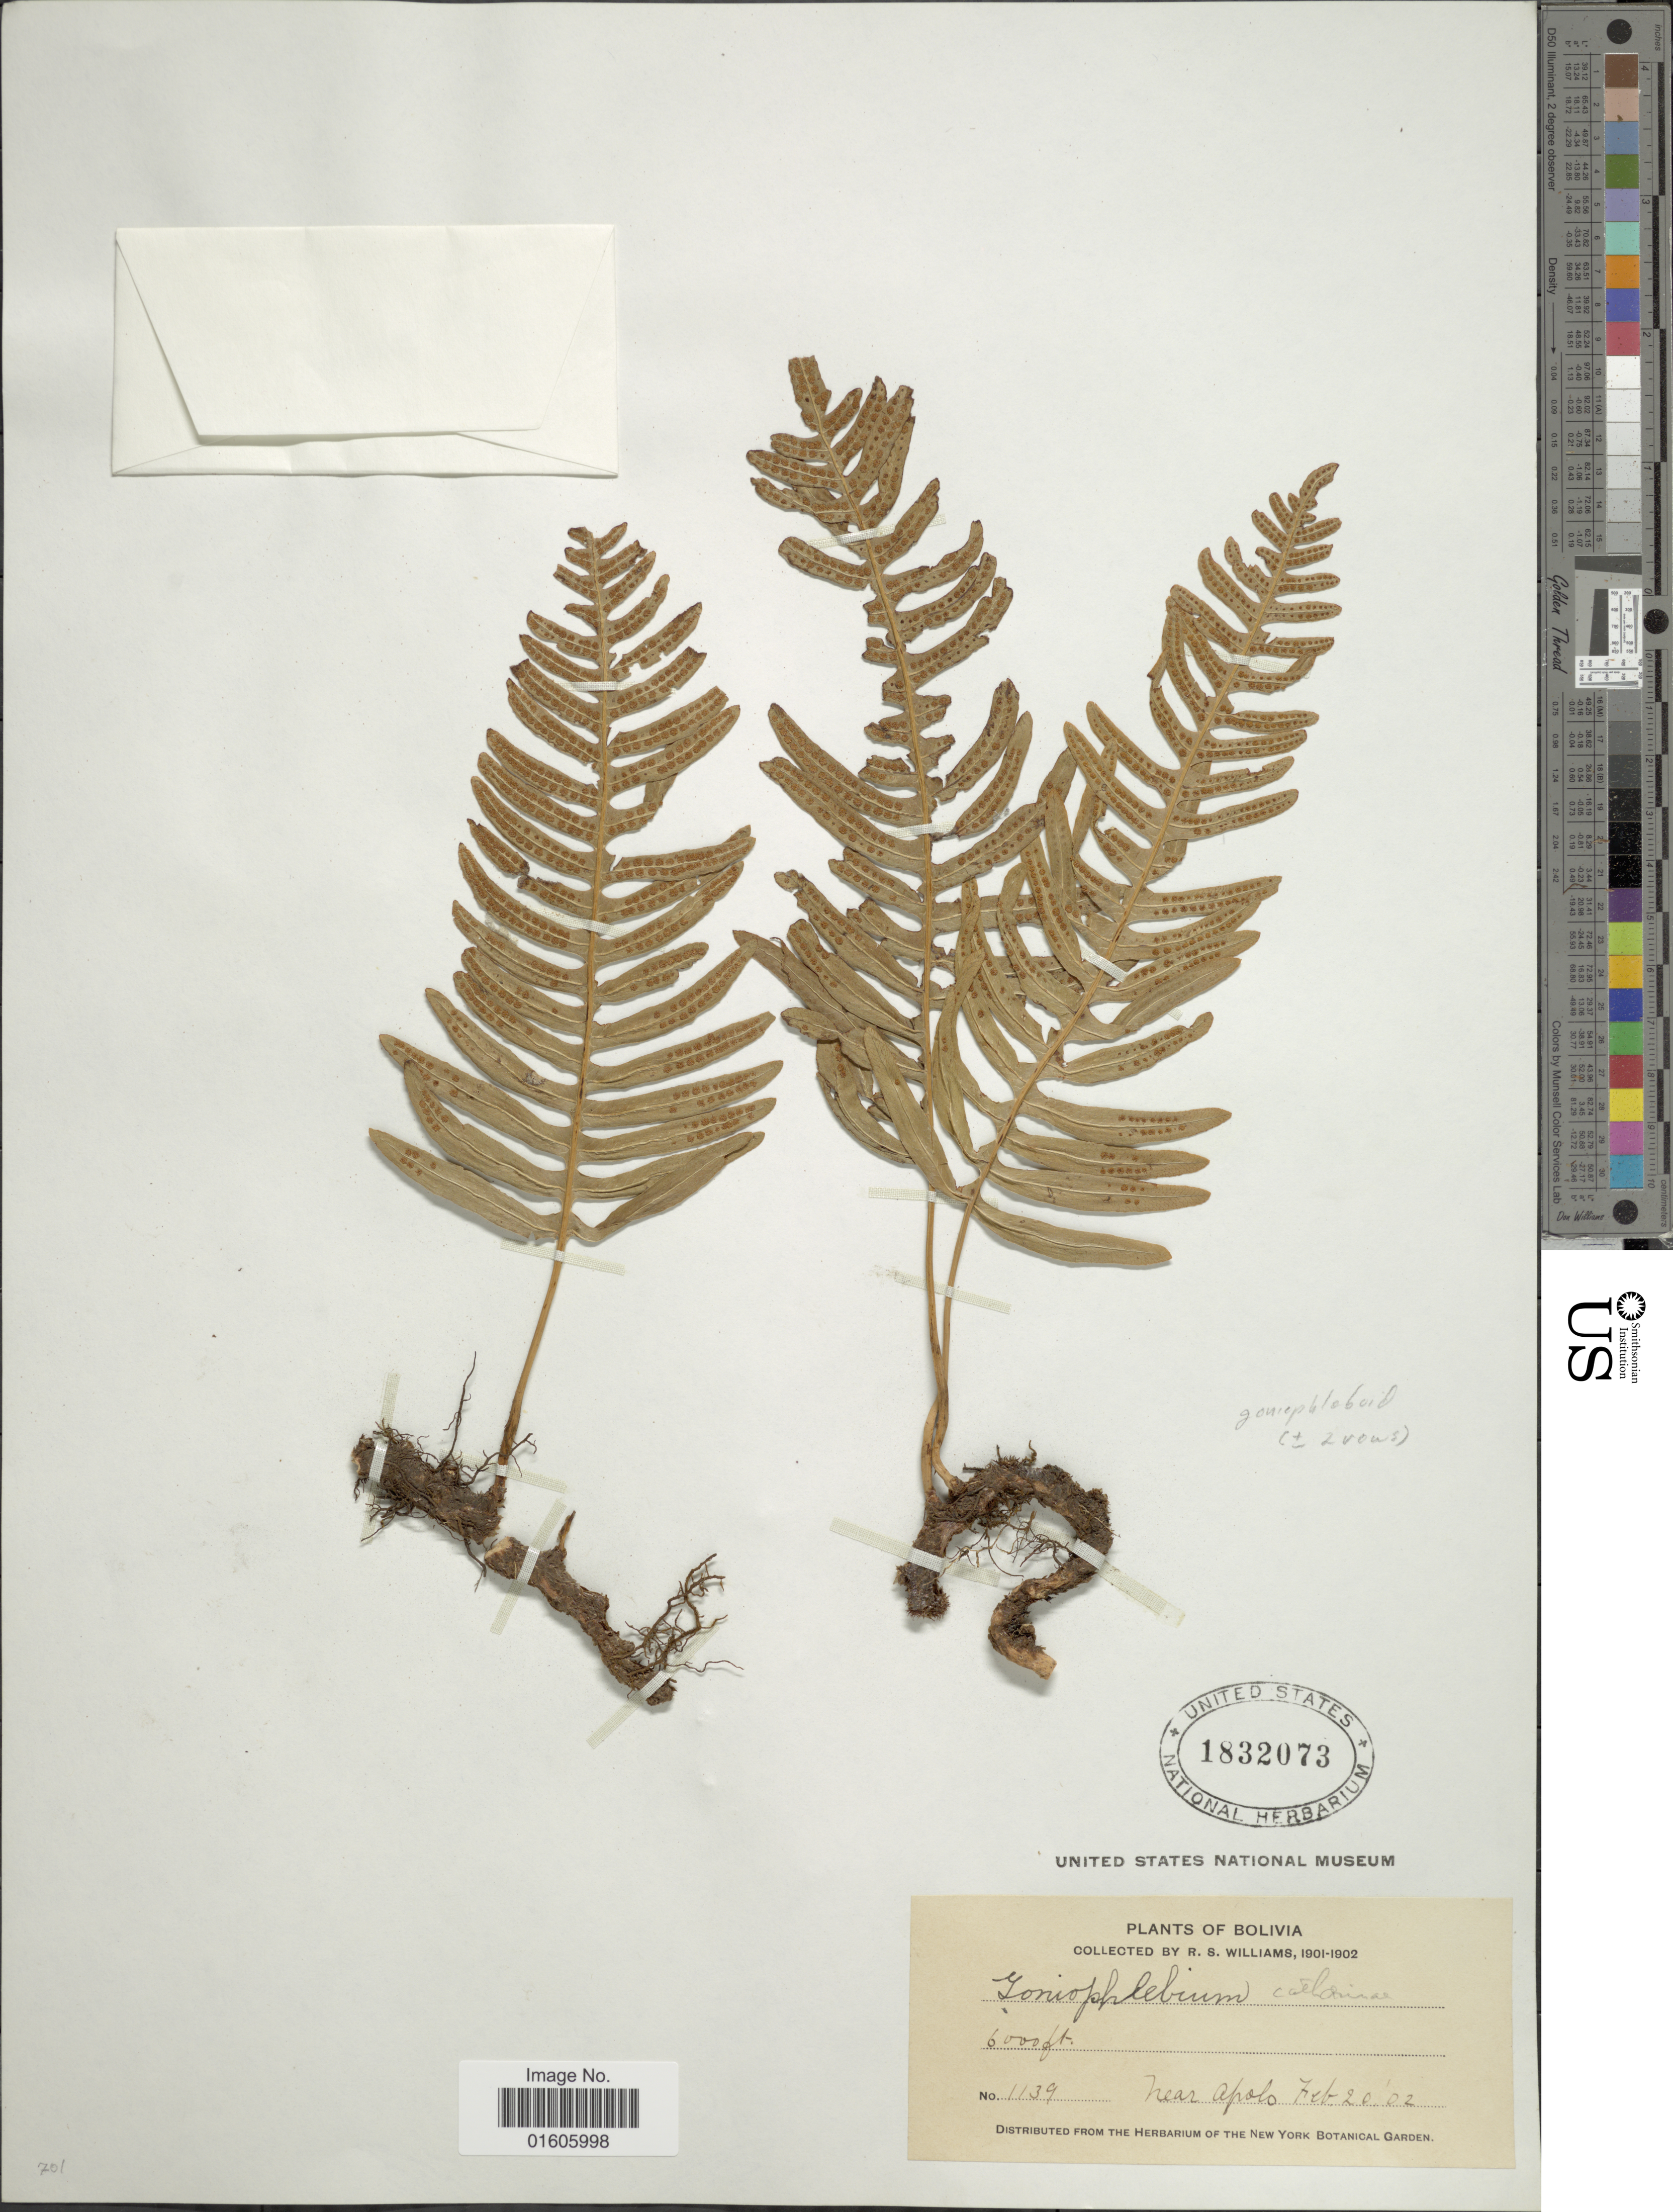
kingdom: Plantae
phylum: Tracheophyta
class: Polypodiopsida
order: Polypodiales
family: Polypodiaceae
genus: Serpocaulon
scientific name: Serpocaulon caceresii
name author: A.R. Sm.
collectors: R. S. Williams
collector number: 1139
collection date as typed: Feb. 20, 1902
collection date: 1902-02-20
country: Bolivia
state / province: La Paz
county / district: Franz Tamayo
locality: Near Apolo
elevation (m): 1829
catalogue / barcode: US 1832073